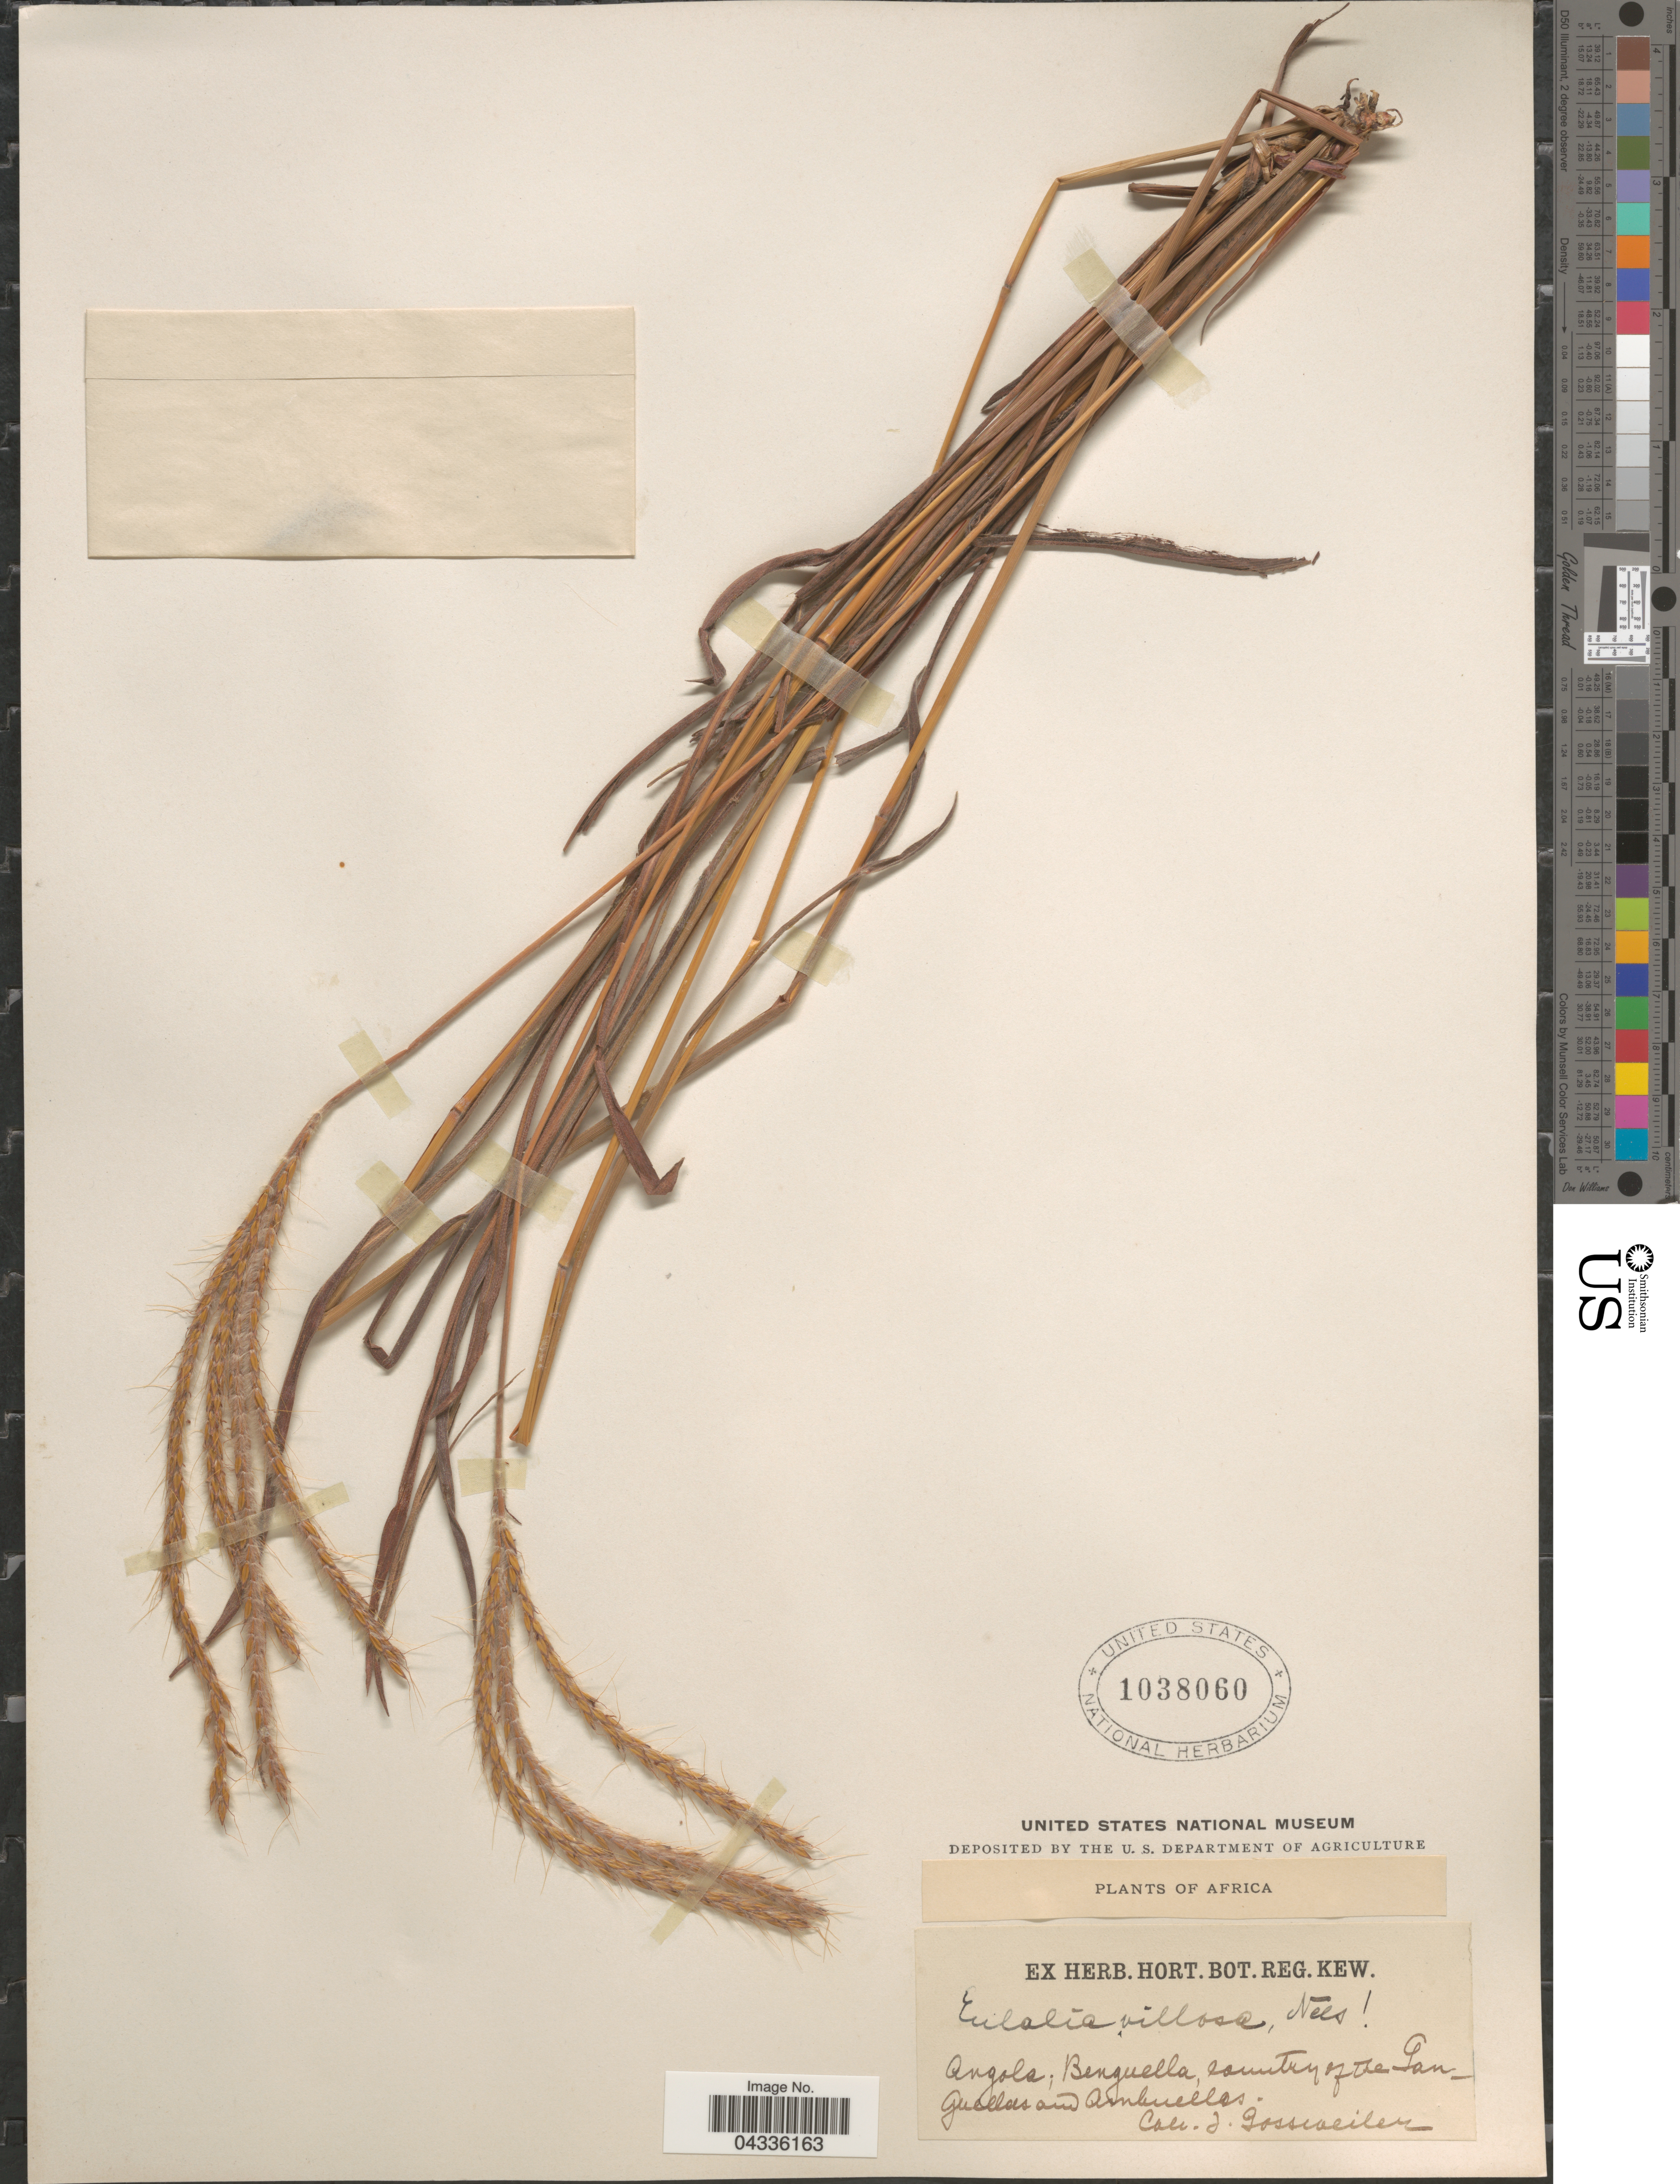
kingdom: Plantae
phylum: Tracheophyta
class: Liliopsida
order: Poales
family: Poaceae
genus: Eulalia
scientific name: Eulalia villosa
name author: (Thunb.) Nees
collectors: J. Gossweiler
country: Angola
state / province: Benguela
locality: Benguella, country of the Gan-Guellas and Ambuellas.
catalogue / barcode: US 1038060